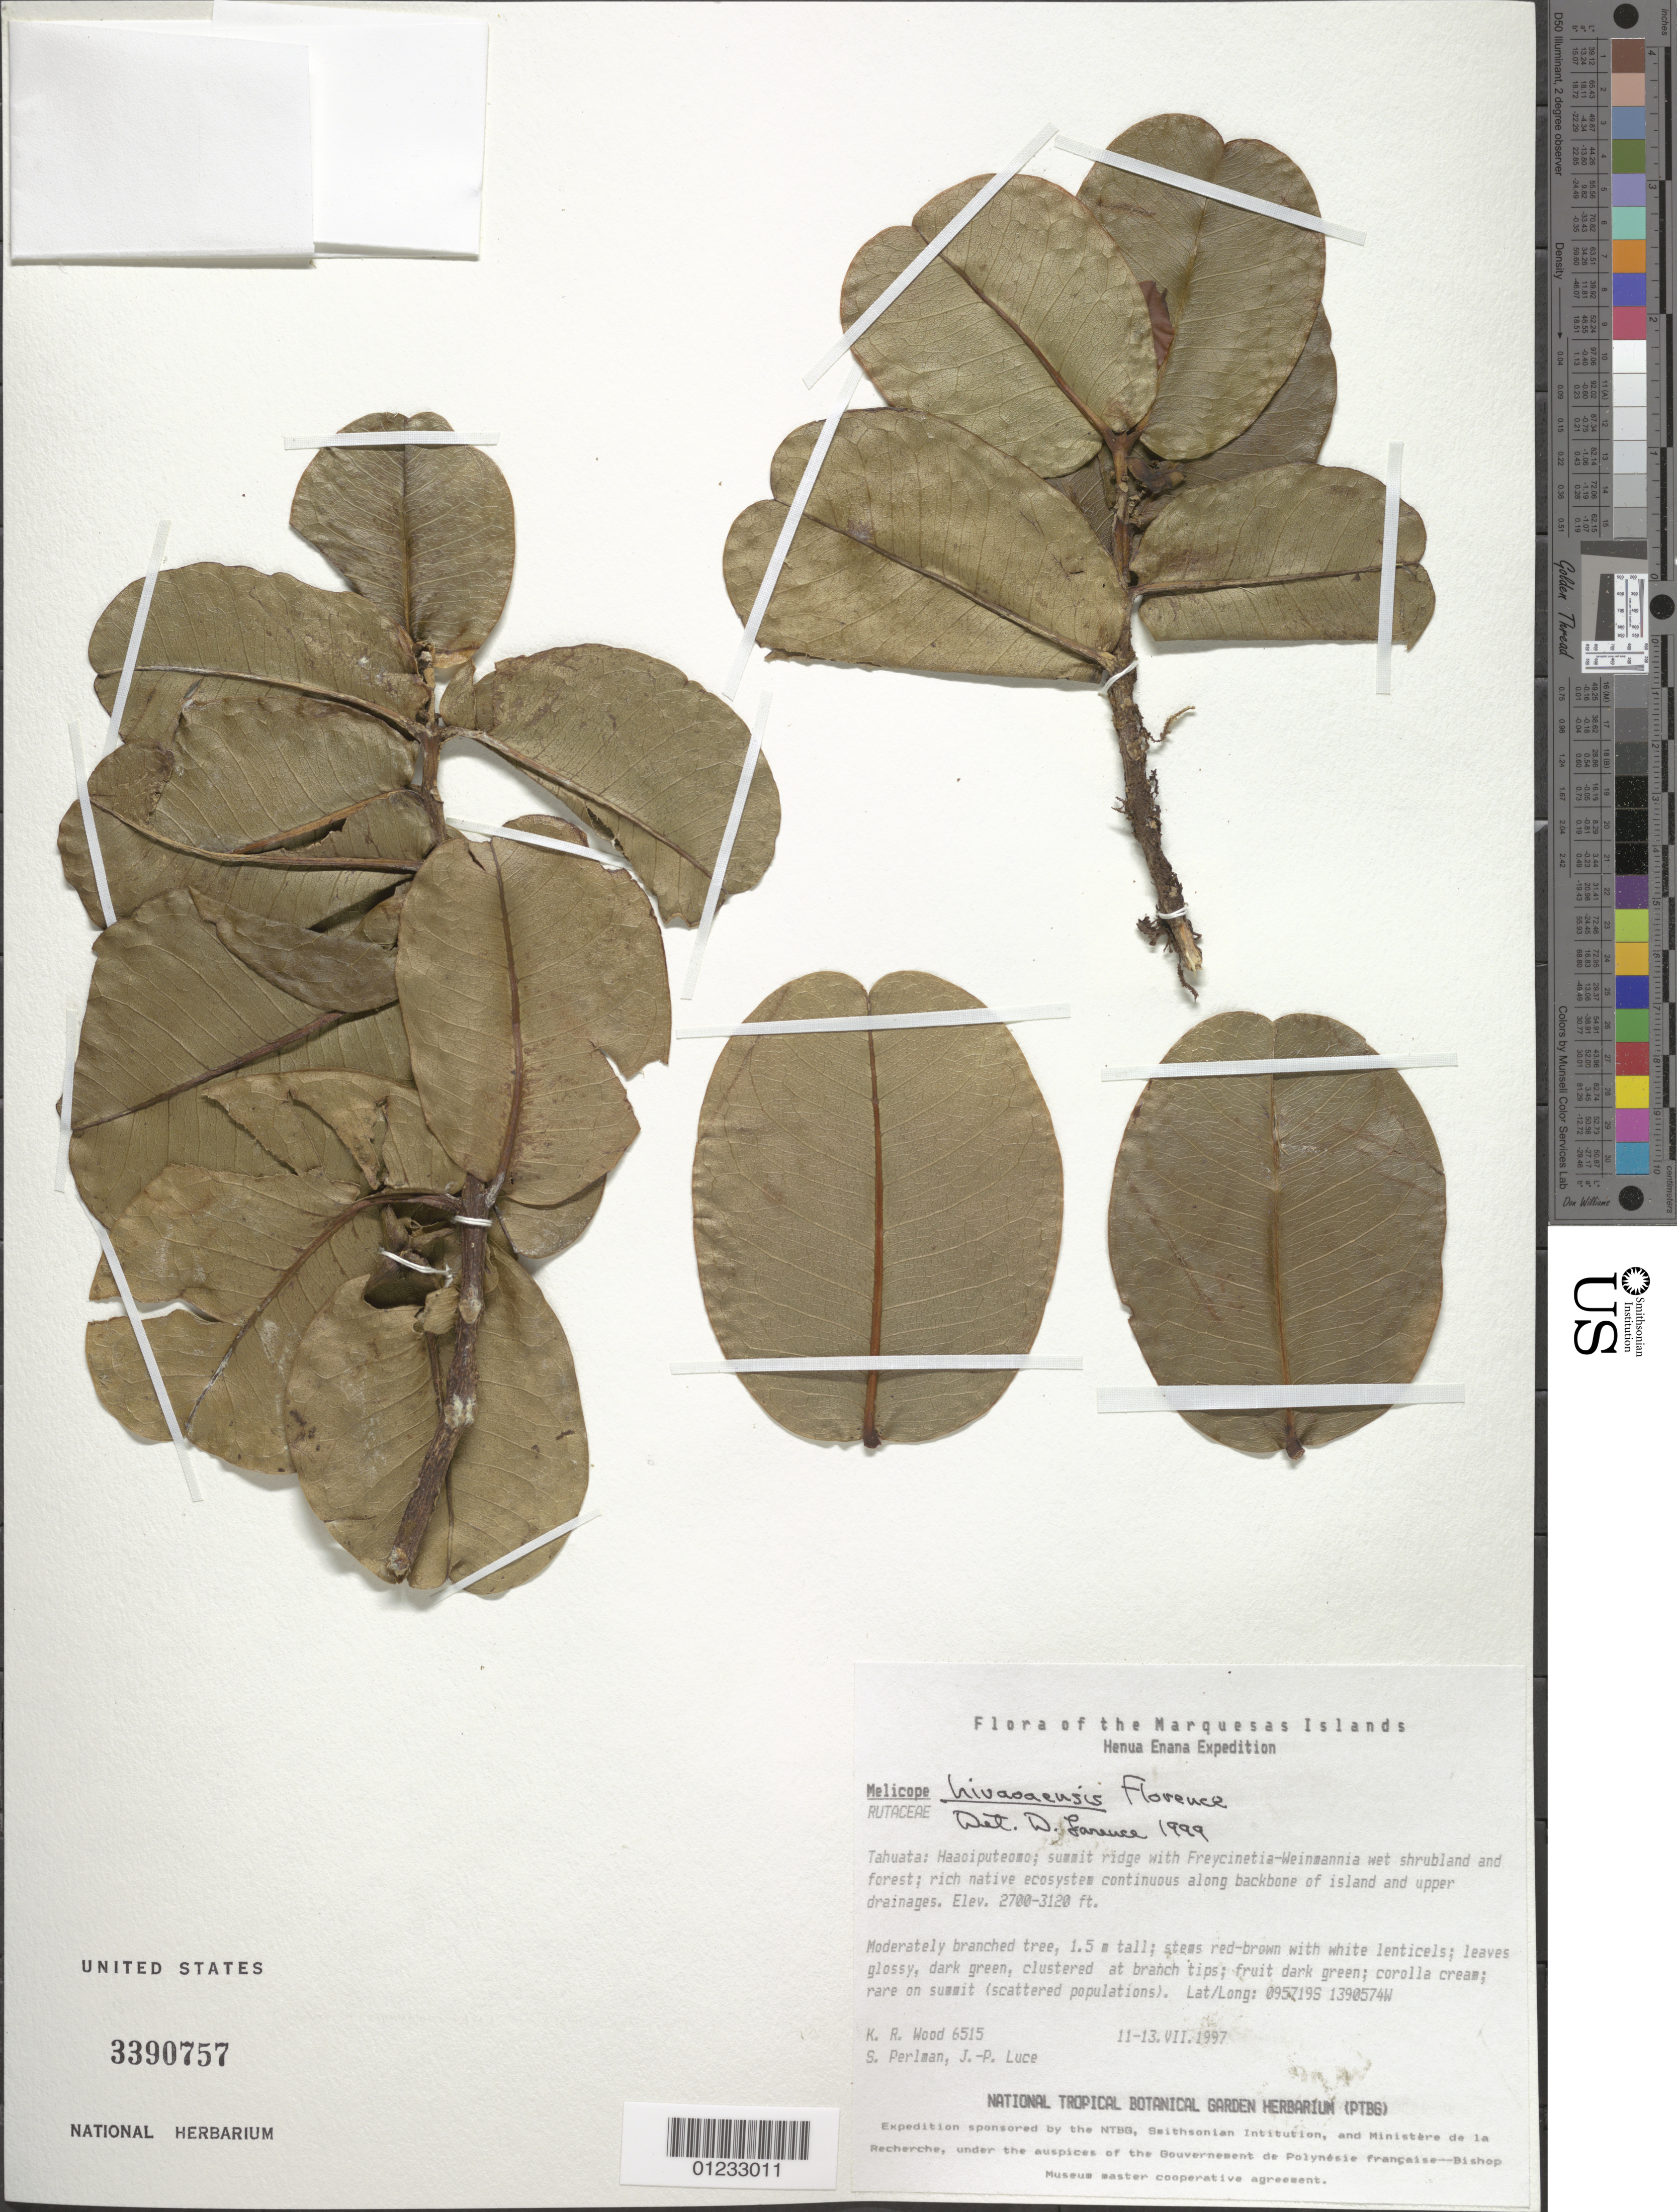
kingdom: Plantae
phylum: Tracheophyta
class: Magnoliopsida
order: Sapindales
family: Rutaceae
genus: Melicope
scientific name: Melicope hivaoaensis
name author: J. Florence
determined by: Lorence, David H., (PTBG), National Tropical Botanical Garden (UNITED STATES)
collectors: K. R. Wood, S. P. Perlman & J. Luce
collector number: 6515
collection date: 1997-07-11/1997-07-13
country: French Polynesia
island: Tahuata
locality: Haaoiputeomo, summit ridge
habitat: In Freycinetia - Weinmannia wet shrub and forest, rich native ecosystem, continuous along backbone of island and upper drainages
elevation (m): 823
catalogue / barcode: US 3390757